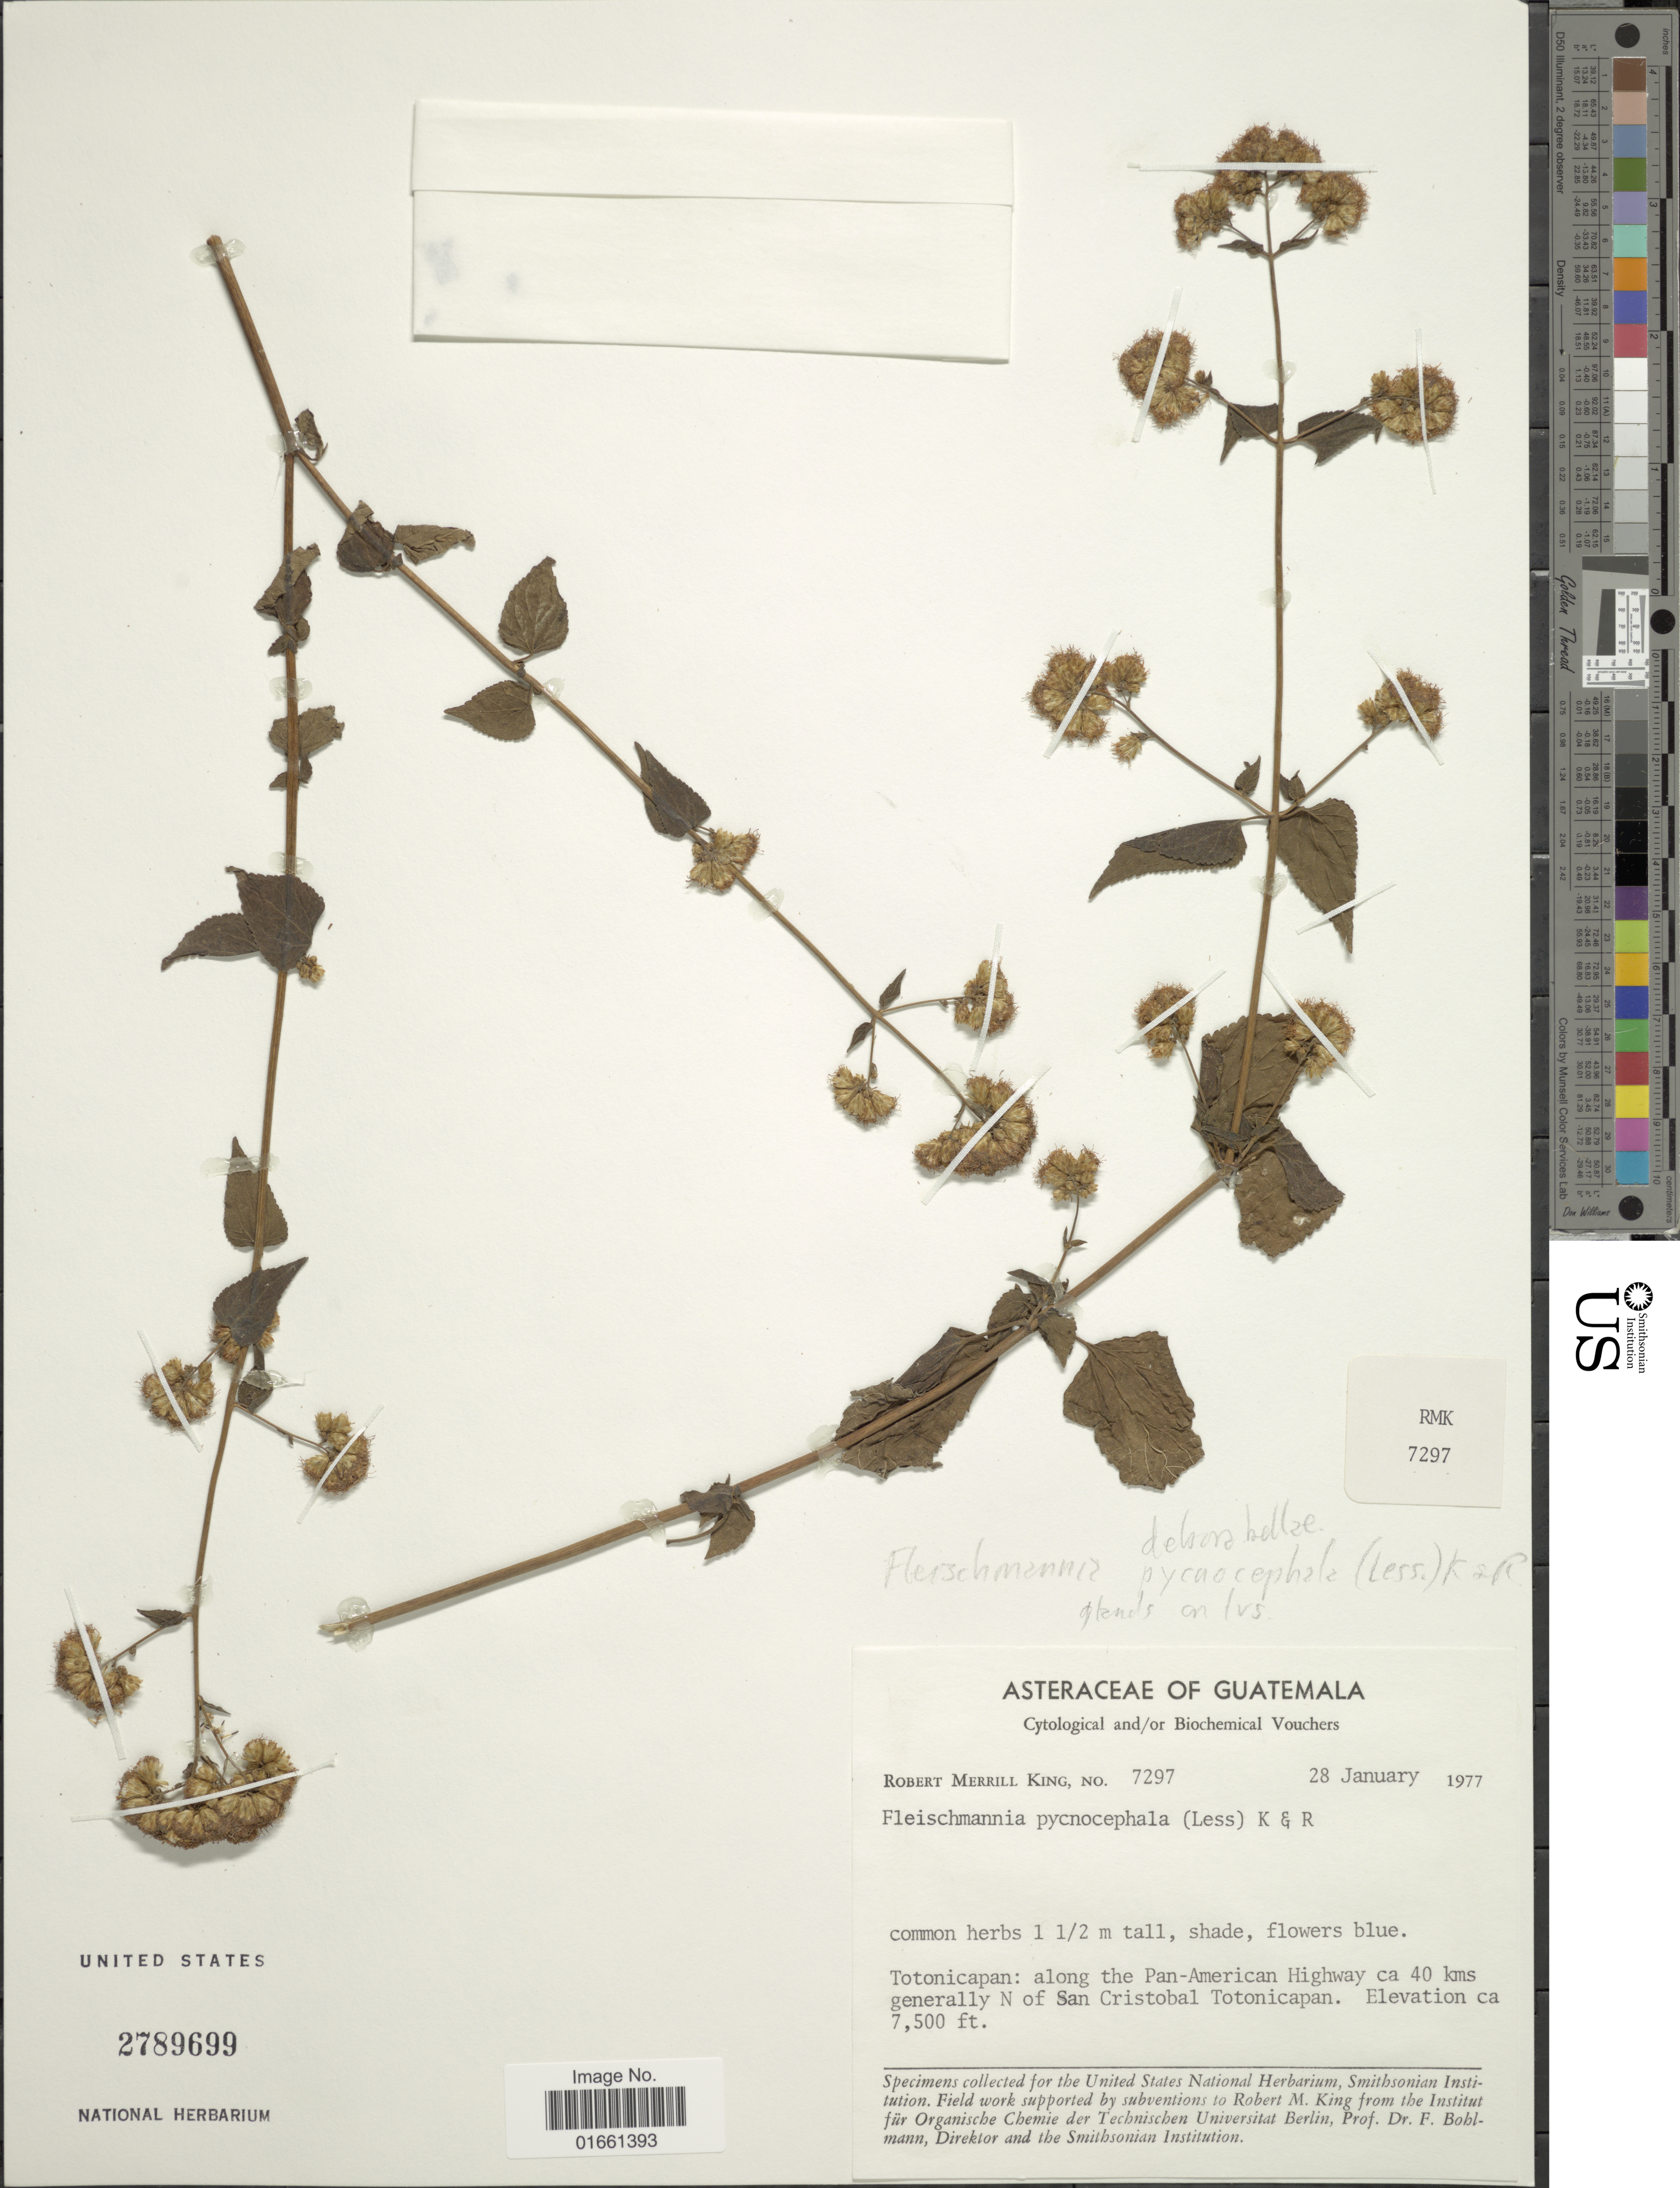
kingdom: Plantae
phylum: Tracheophyta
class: Magnoliopsida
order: Asterales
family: Asteraceae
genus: Fleischmannia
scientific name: Fleischmannia deborabellae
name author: R.M. King & H. Rob.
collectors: R. M. King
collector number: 7297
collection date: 1977-01-28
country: Guatemala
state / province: Totonicapan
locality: Along the Pan - American Highway ca 40 kms generally N of San Cristobal Totonicapan.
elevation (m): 2286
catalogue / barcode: US 2789699